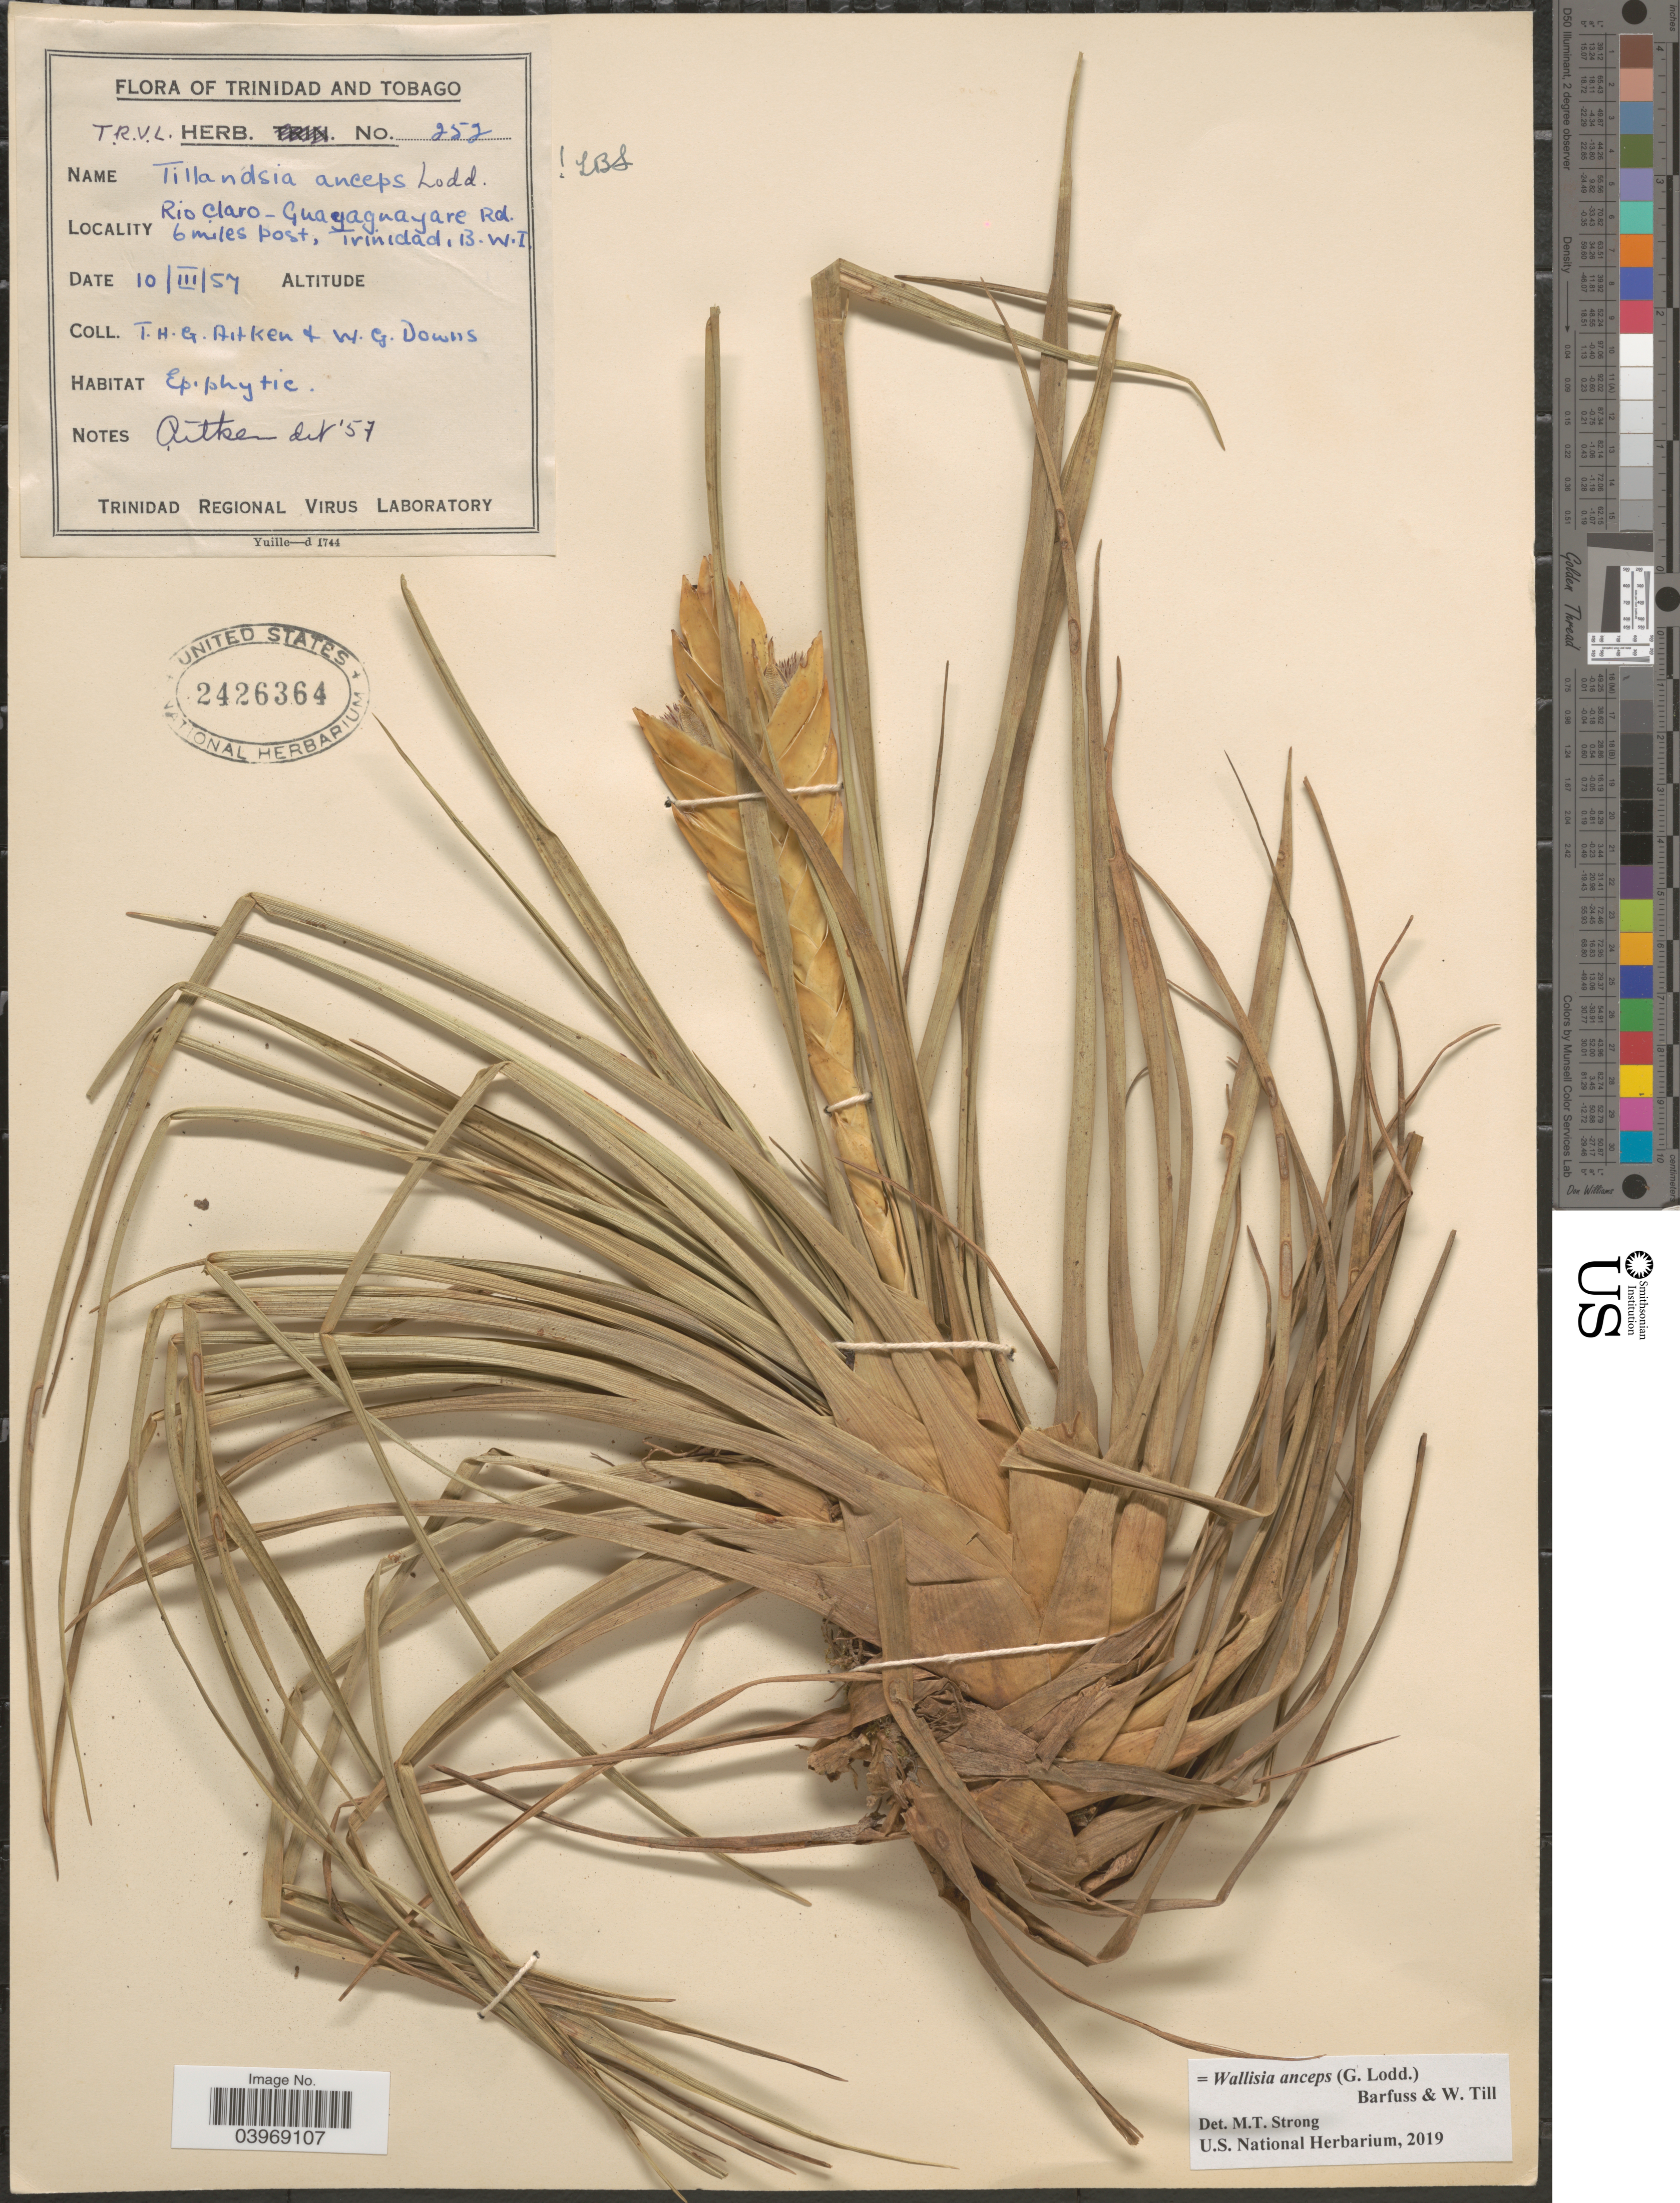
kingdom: Plantae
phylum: Tracheophyta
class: Liliopsida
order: Poales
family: Bromeliaceae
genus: Wallisia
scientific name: Wallisia anceps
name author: (G. Lodd.) Barfuss & W. Till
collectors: T. Aitken & W. G. Downs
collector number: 252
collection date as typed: Transcribed d/m/y: 10/3/57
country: Trinidad and Tobago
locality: Rio Claro - Guayaguayare Rd. 6 miles post, Trinidad, B.W.I.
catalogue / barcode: US 2426364